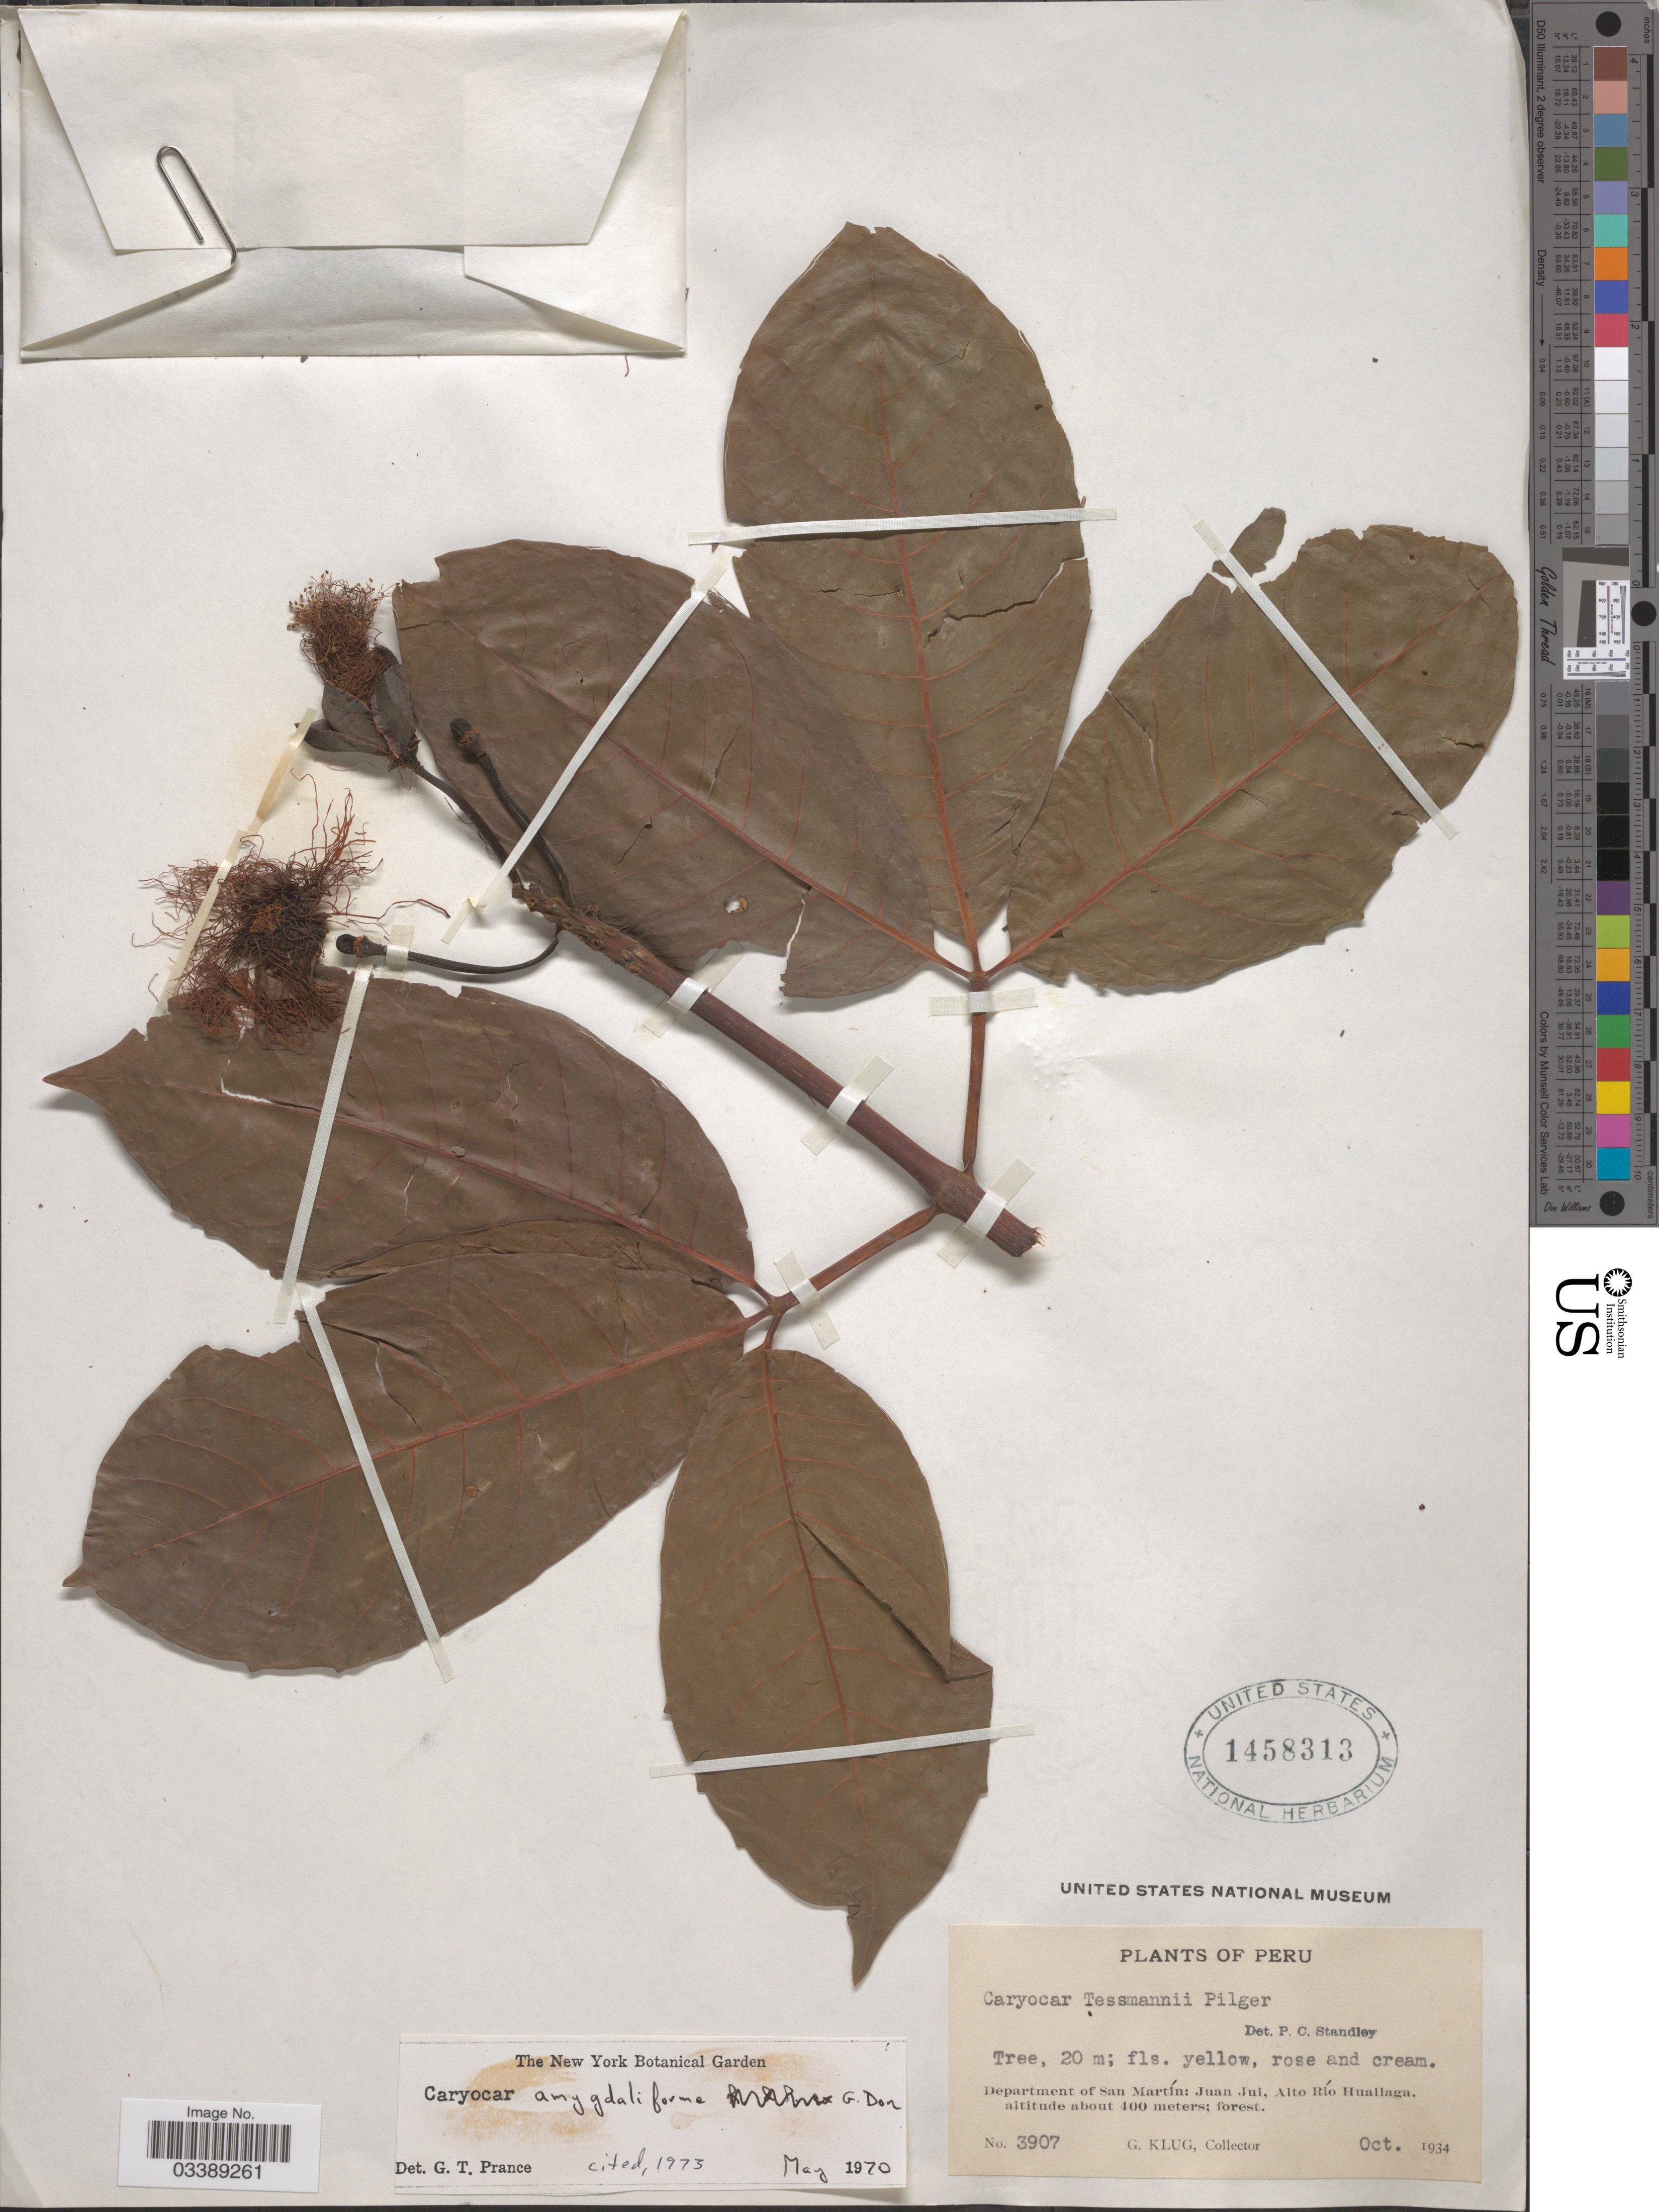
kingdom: Plantae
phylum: Tracheophyta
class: Magnoliopsida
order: Malpighiales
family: Caryocaraceae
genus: Caryocar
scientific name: Caryocar amygdaliforme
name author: G. Don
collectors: G. Klug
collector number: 3907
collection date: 1934-10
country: Peru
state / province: San Martín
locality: Department of San Martín: Juan Jui, Alto Río Huallaga.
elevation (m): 400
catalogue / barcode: US 1458313